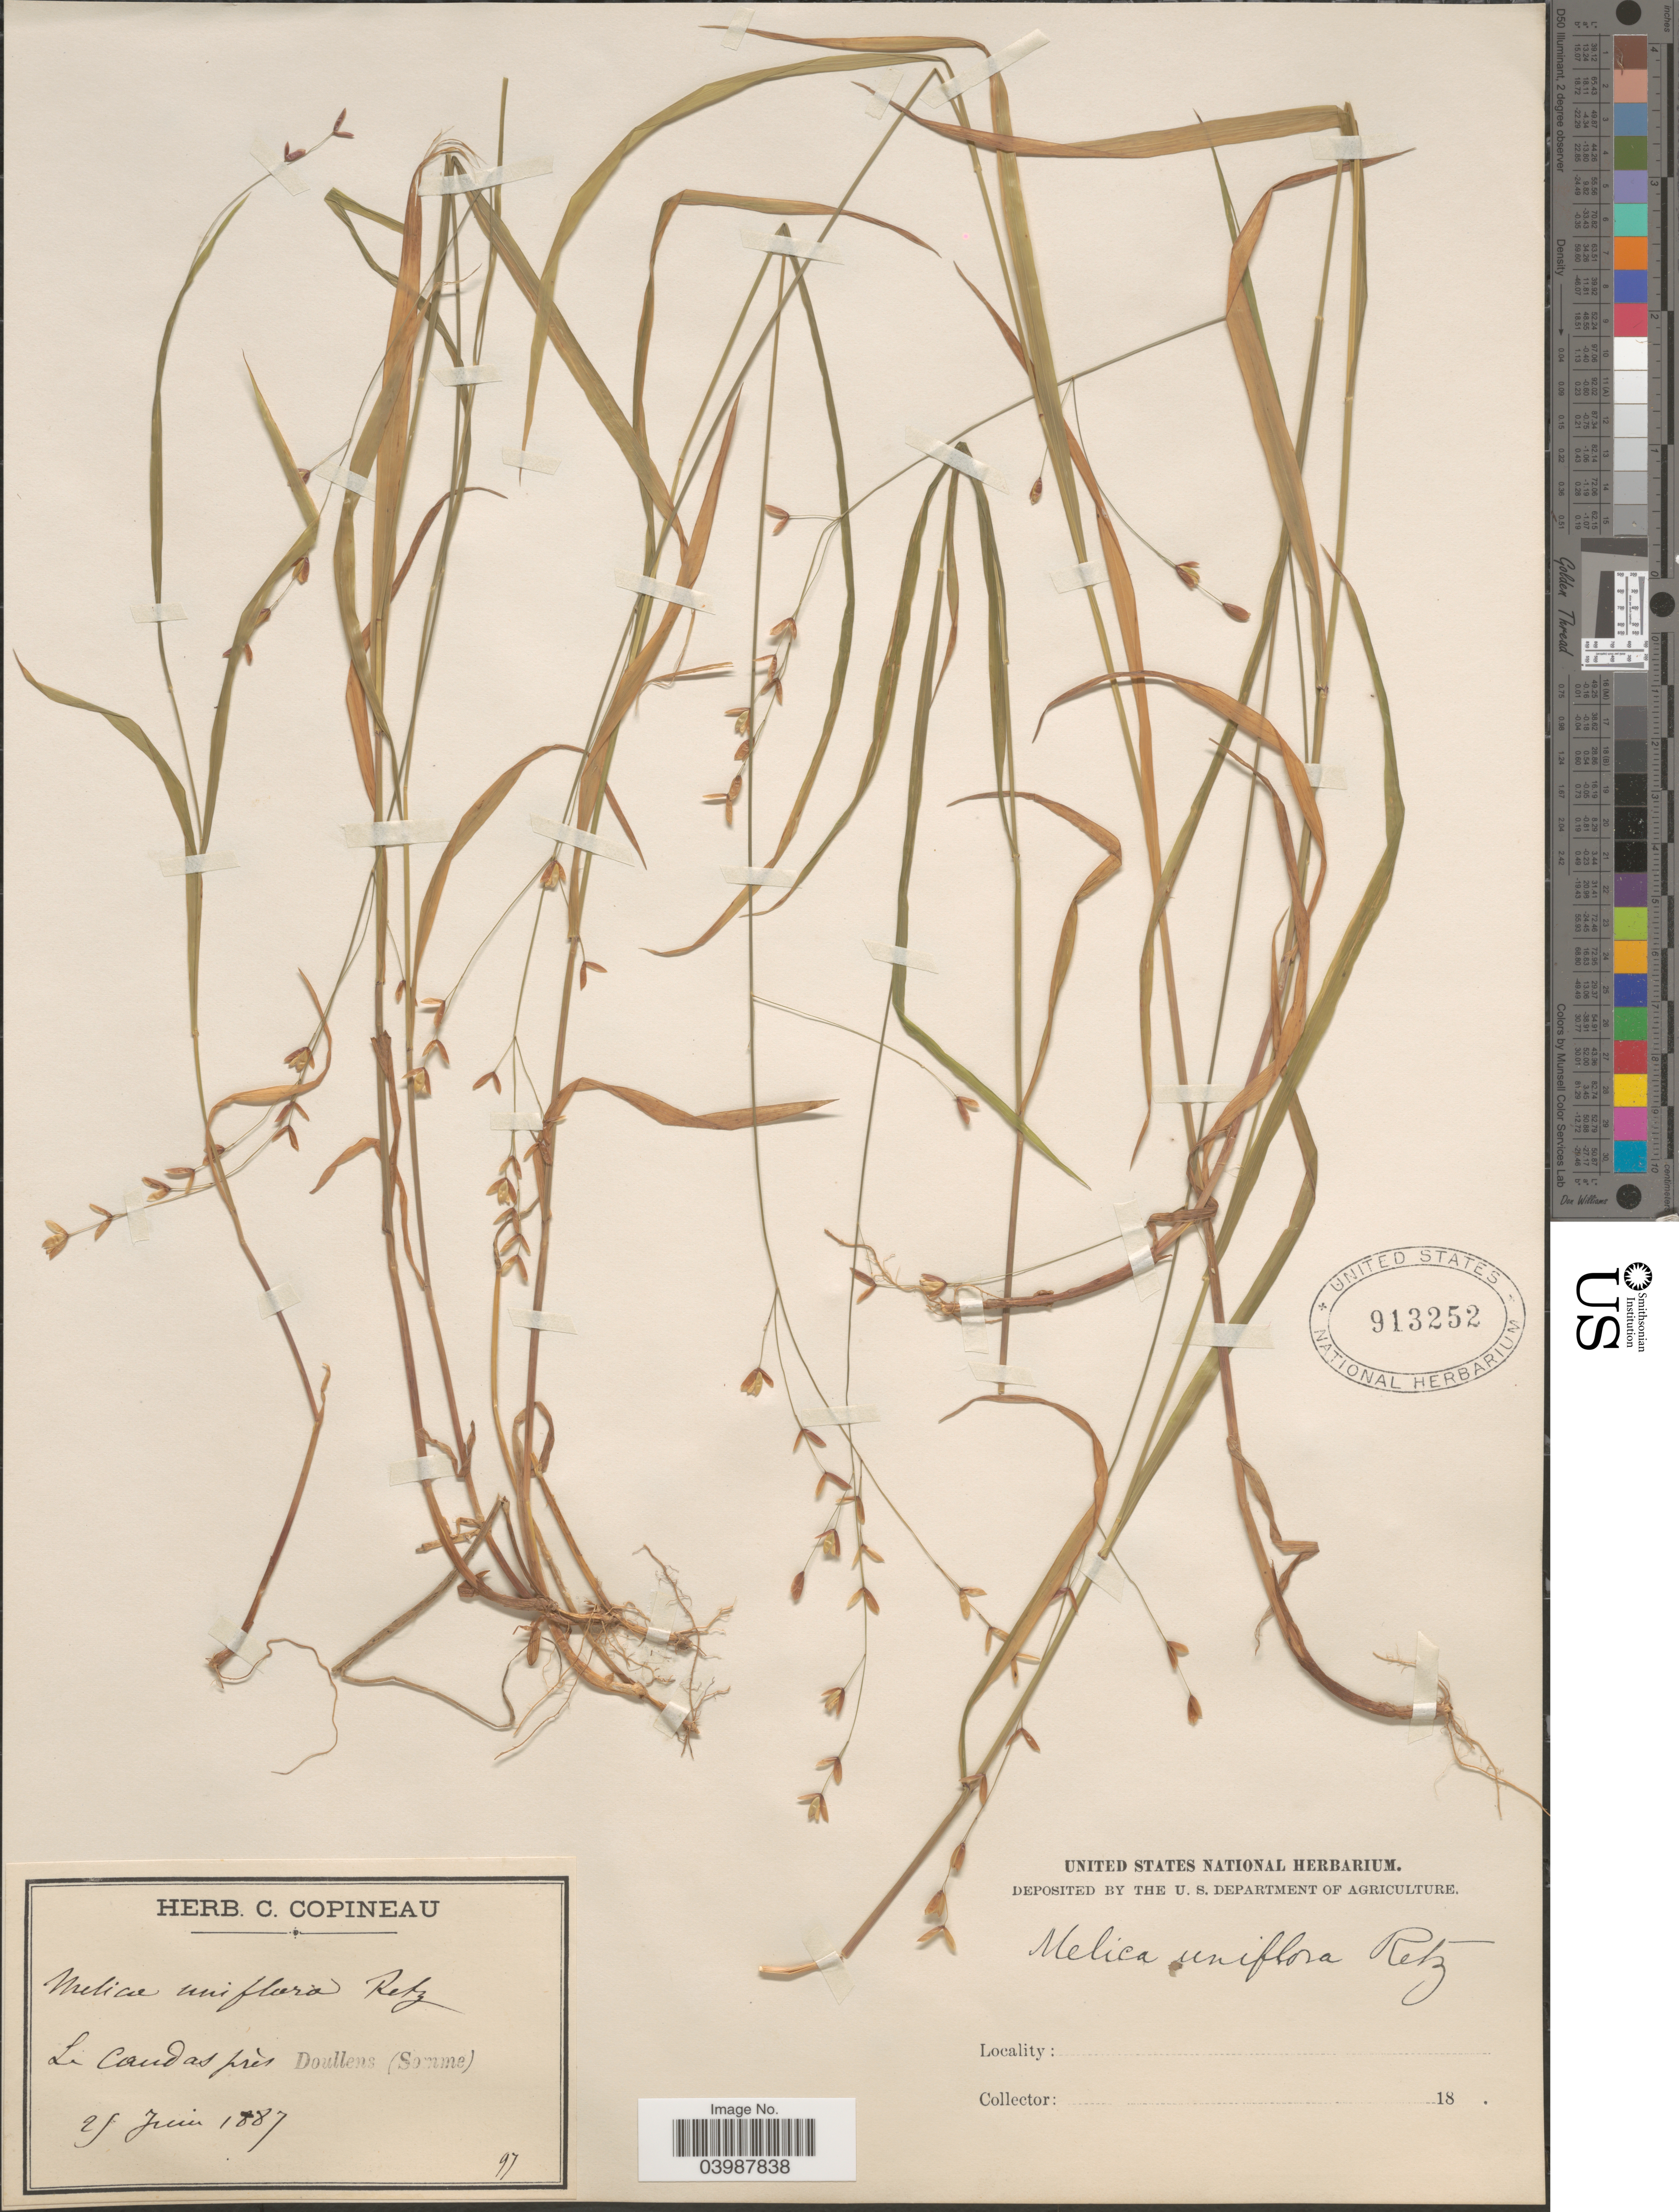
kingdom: Plantae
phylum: Tracheophyta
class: Liliopsida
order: Poales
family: Poaceae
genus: Melica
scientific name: Melica uniflora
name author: Retz.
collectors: ex herb. C. Copineau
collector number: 97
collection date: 1887-06-25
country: France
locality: La Candas près Doullens (Somme).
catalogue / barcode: US 913252